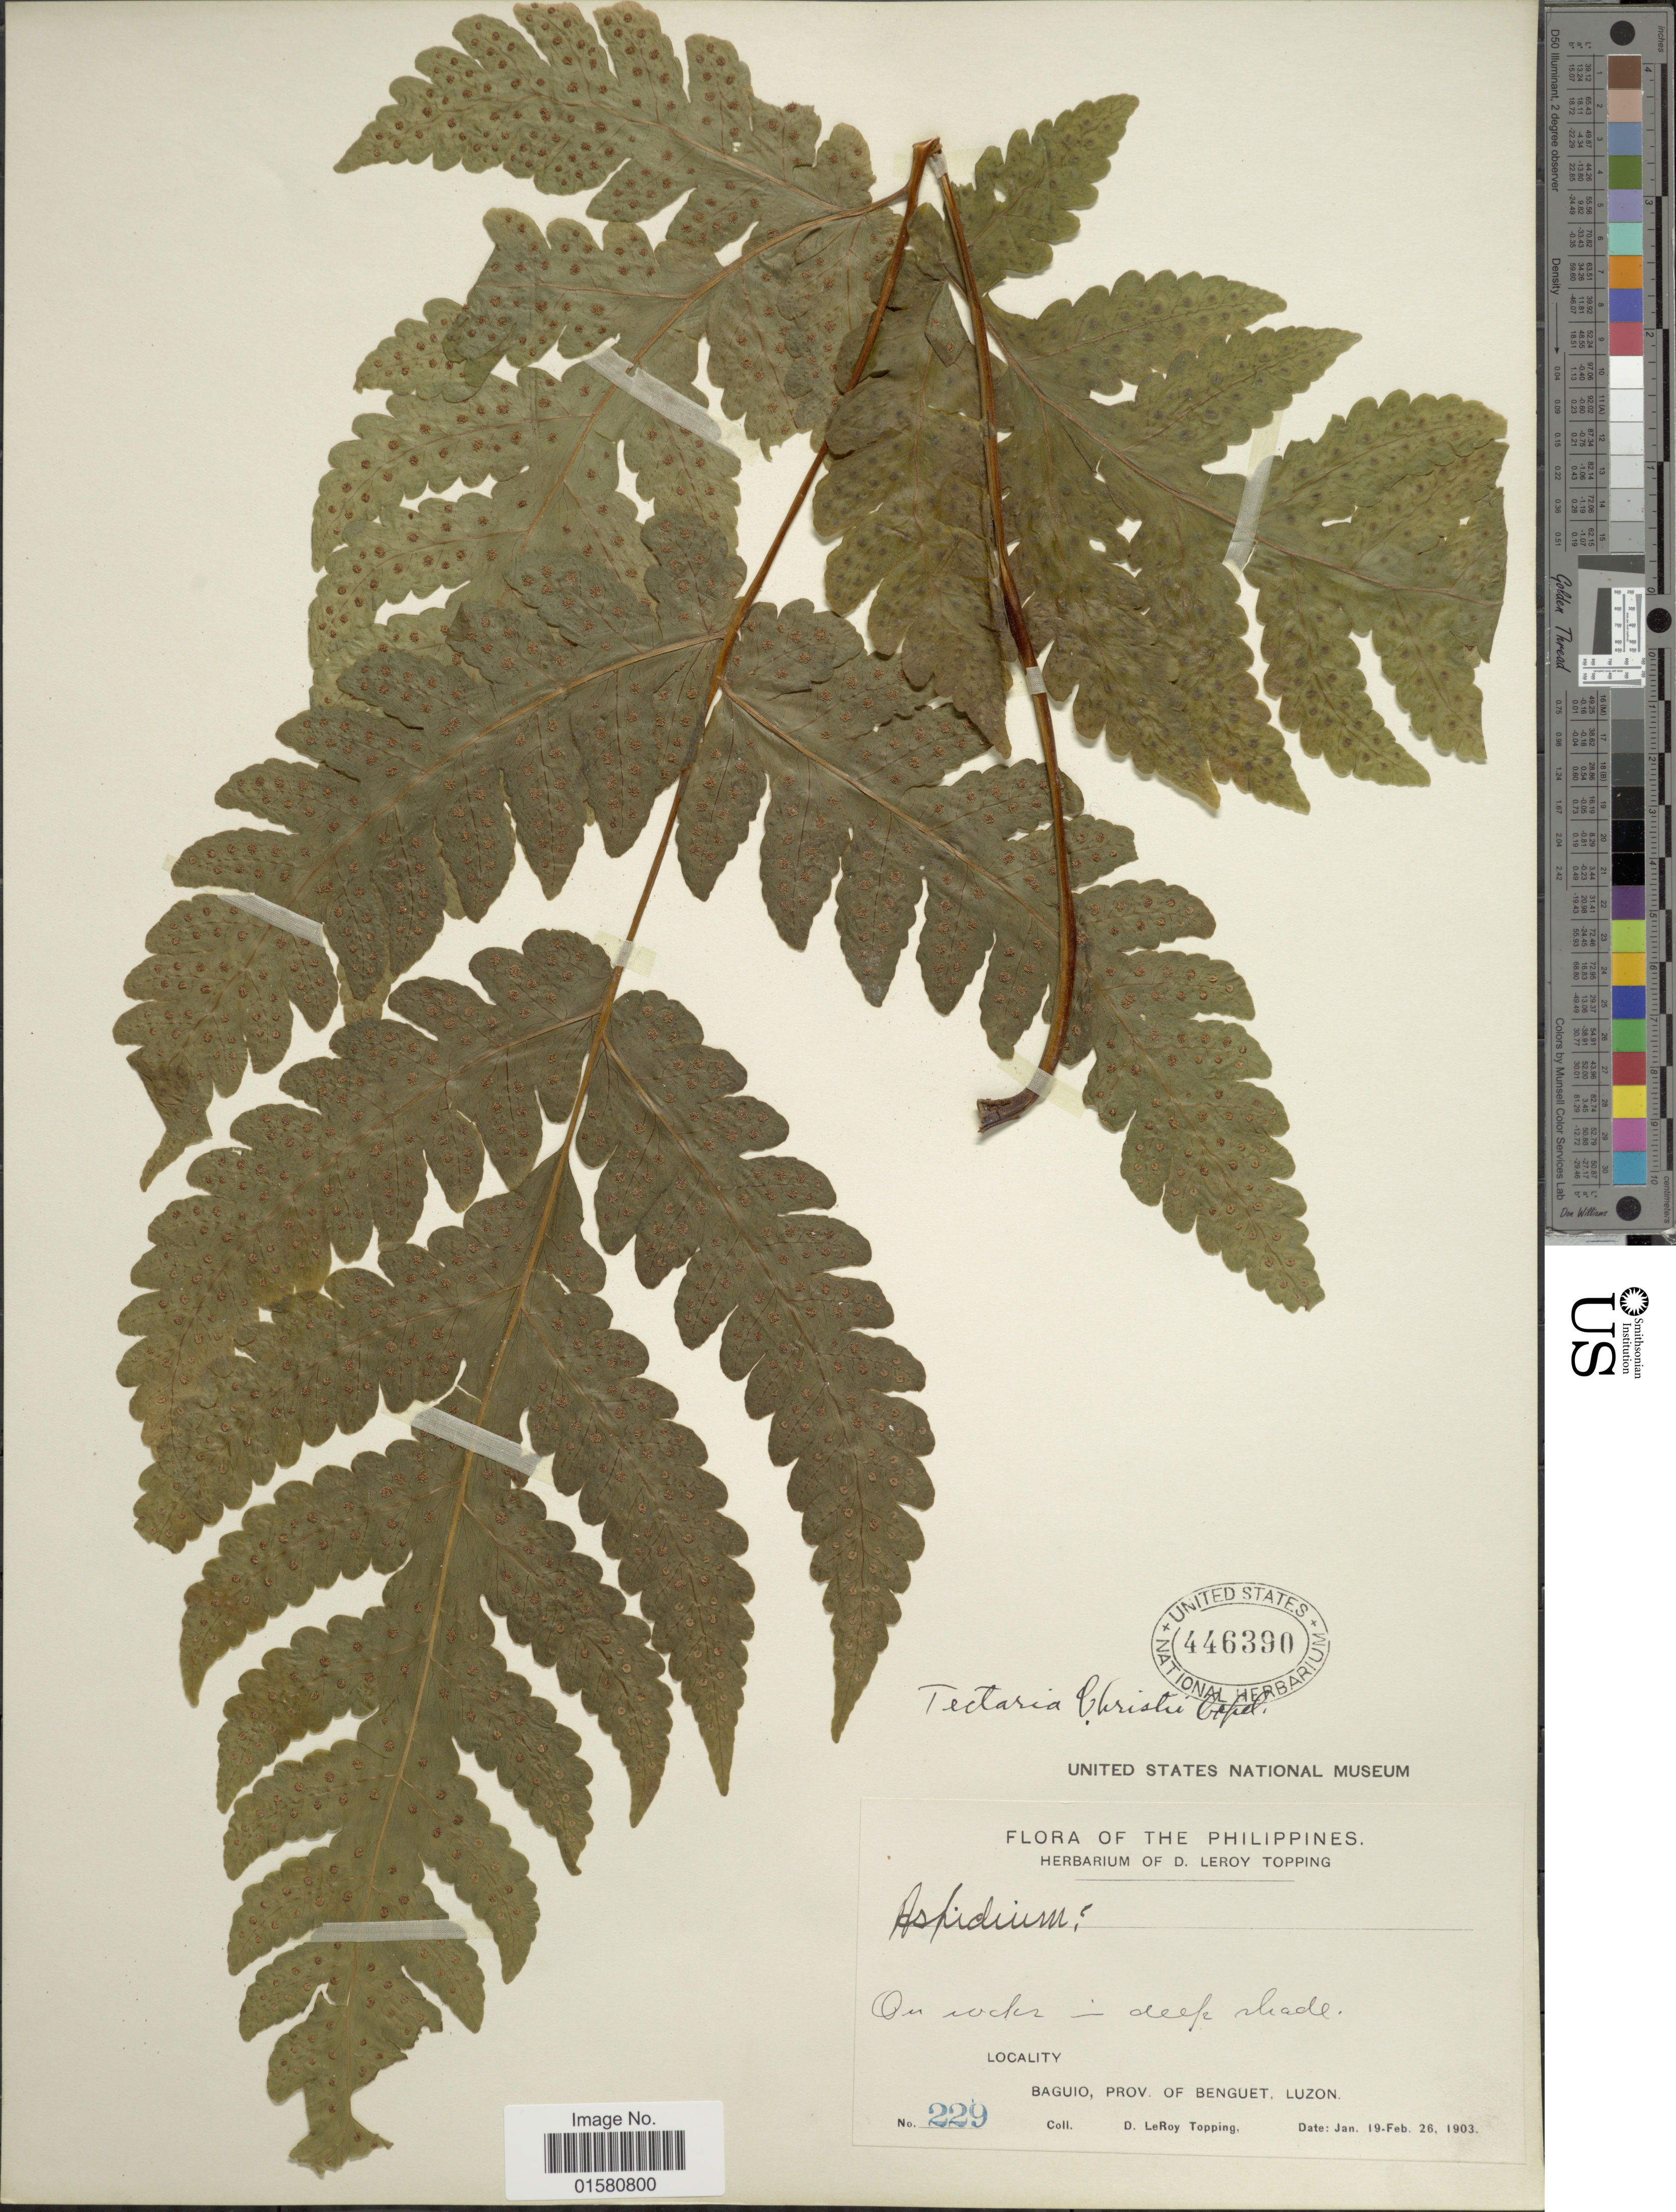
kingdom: Plantae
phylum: Tracheophyta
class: Polypodiopsida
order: Polypodiales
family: Tectariaceae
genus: Tectaria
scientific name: Tectaria christii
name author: Copel.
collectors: D. L. Topping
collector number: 229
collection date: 1903-01-19/1903-02-26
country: Philippines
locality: Baguio, Prov. of Benguet, Luzon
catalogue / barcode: US 446390